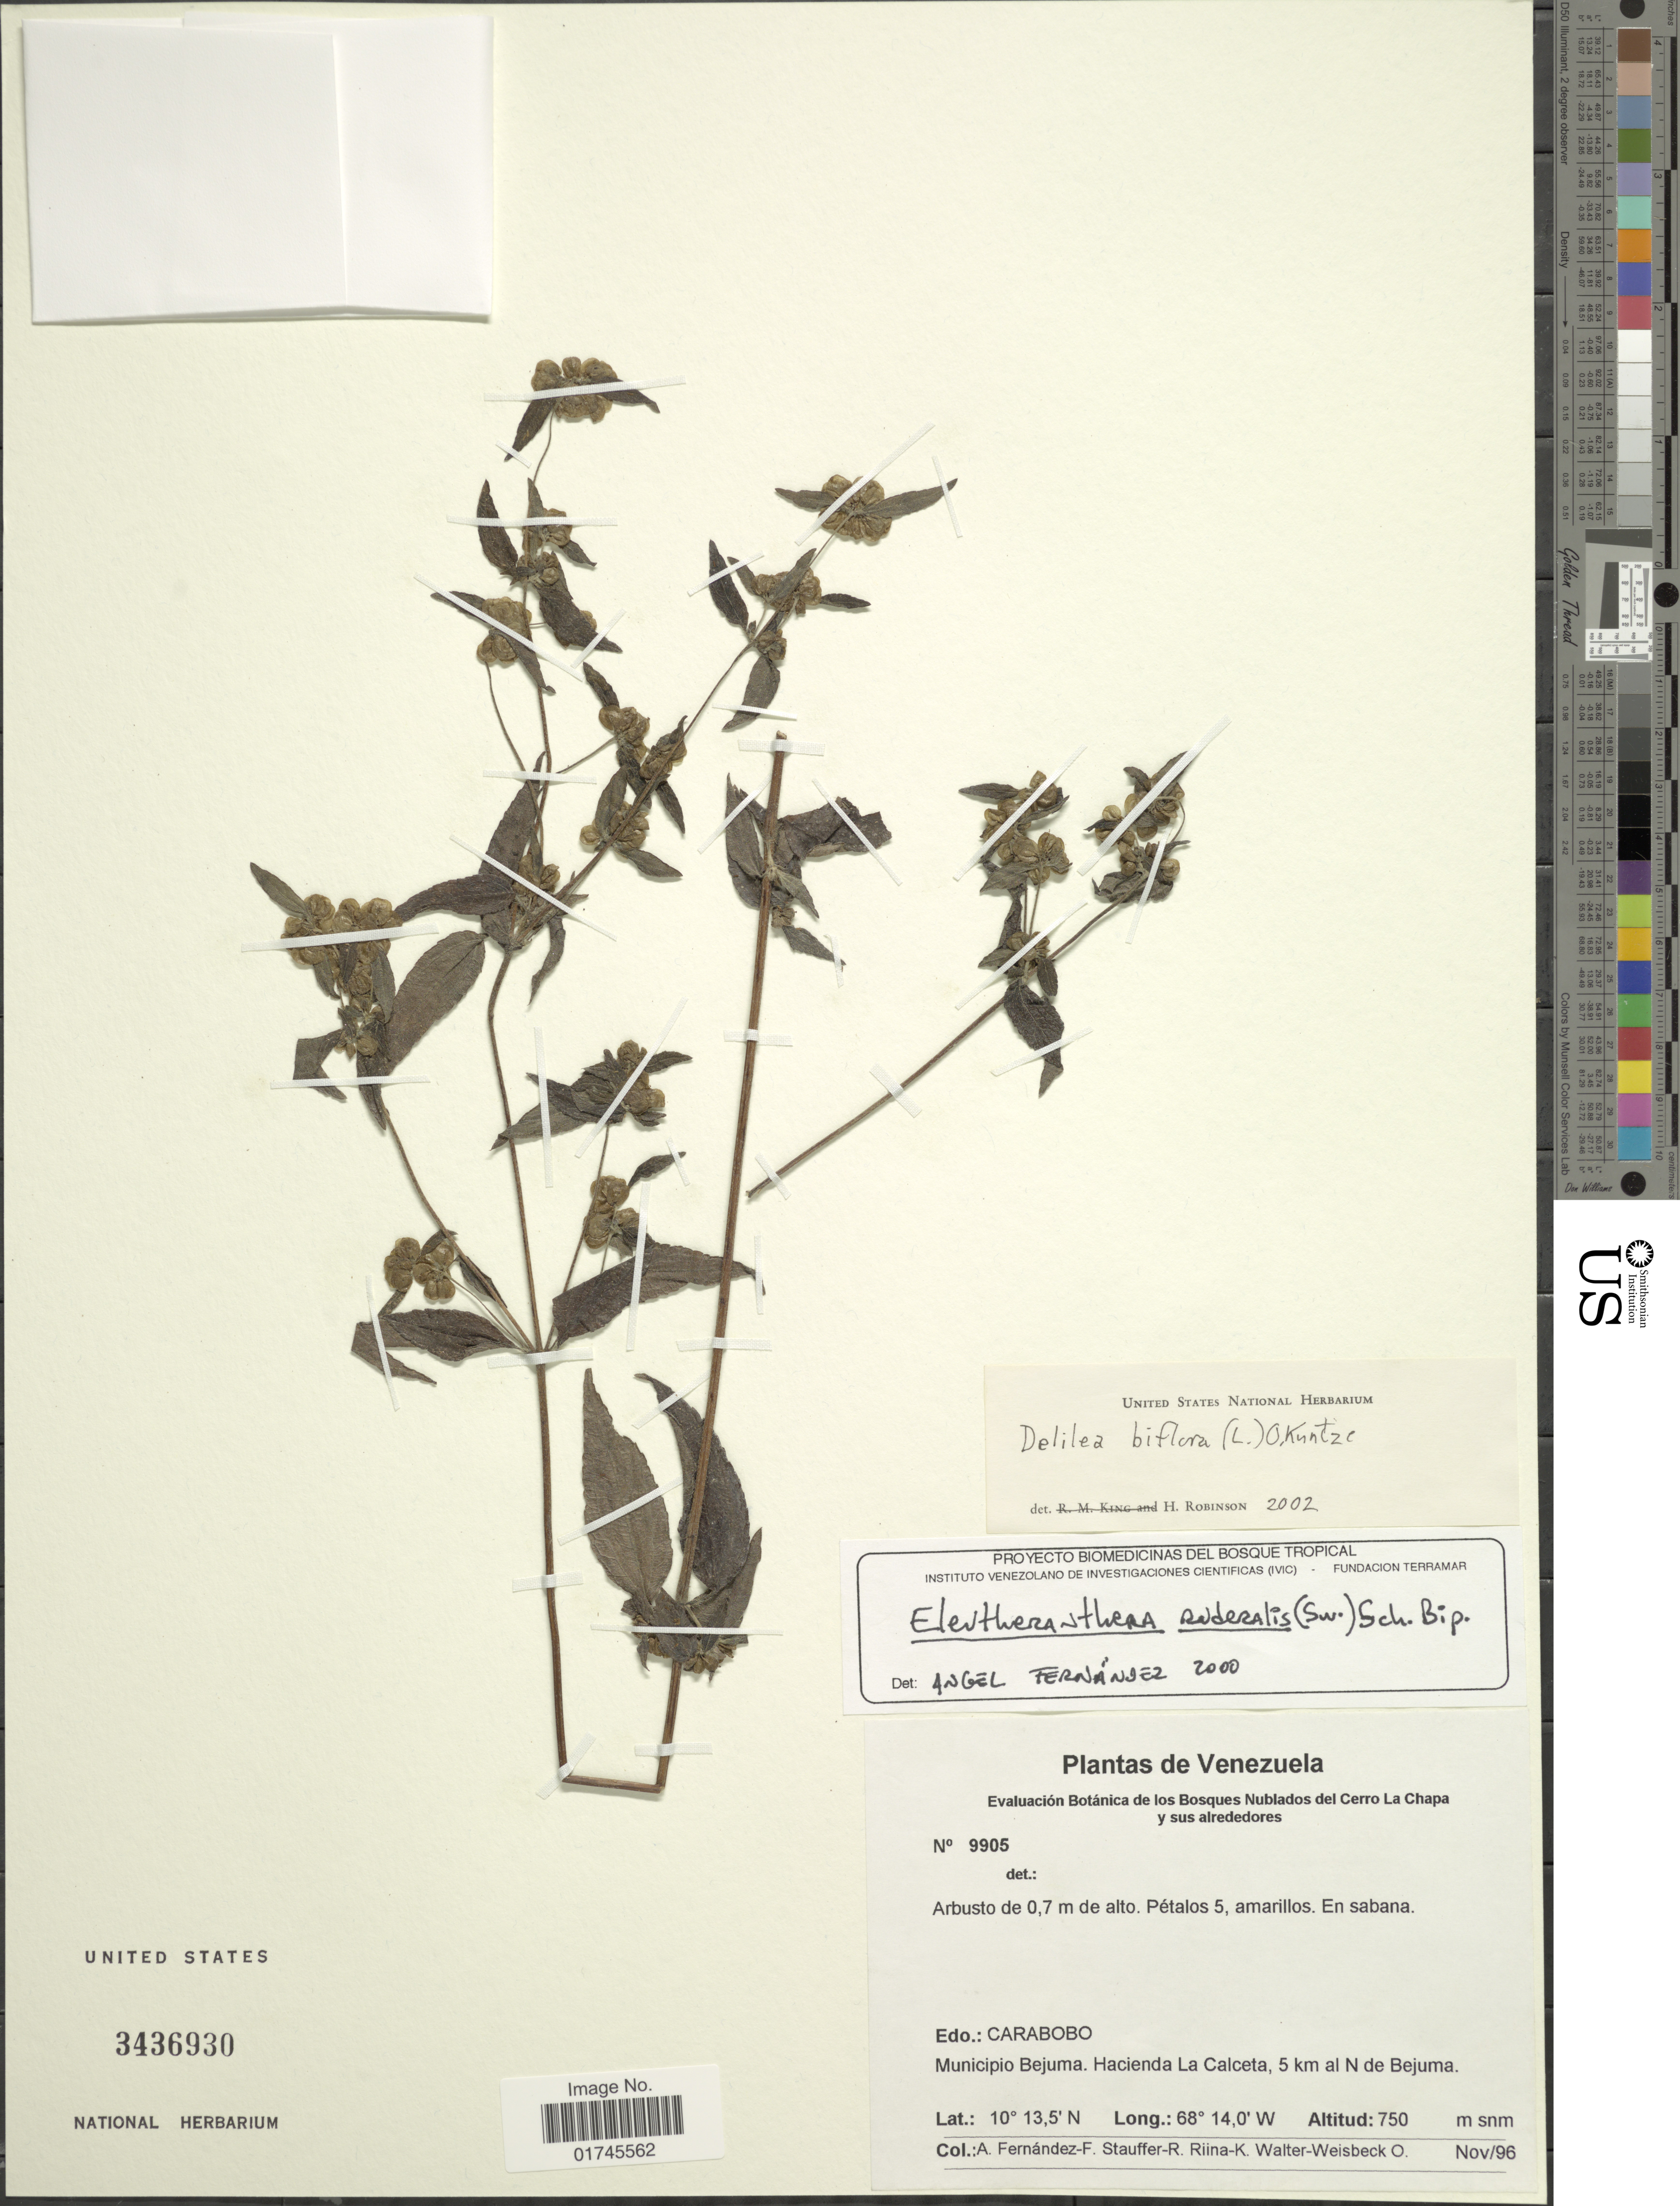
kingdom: Plantae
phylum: Tracheophyta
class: Magnoliopsida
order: Asterales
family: Asteraceae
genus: Delilia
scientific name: Delilia biflora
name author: (L.) Kuntze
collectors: A. Fernández, F. W. Stauffer, R. Riina & K. Walter-Weisbeck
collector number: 9905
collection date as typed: Transcribed d/m/y: /11/96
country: Venezuela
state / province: Carabobo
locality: Municpio Bejuma. Hacienda La Calceta, 5 km al N de bejuma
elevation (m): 750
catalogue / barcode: US 3436930